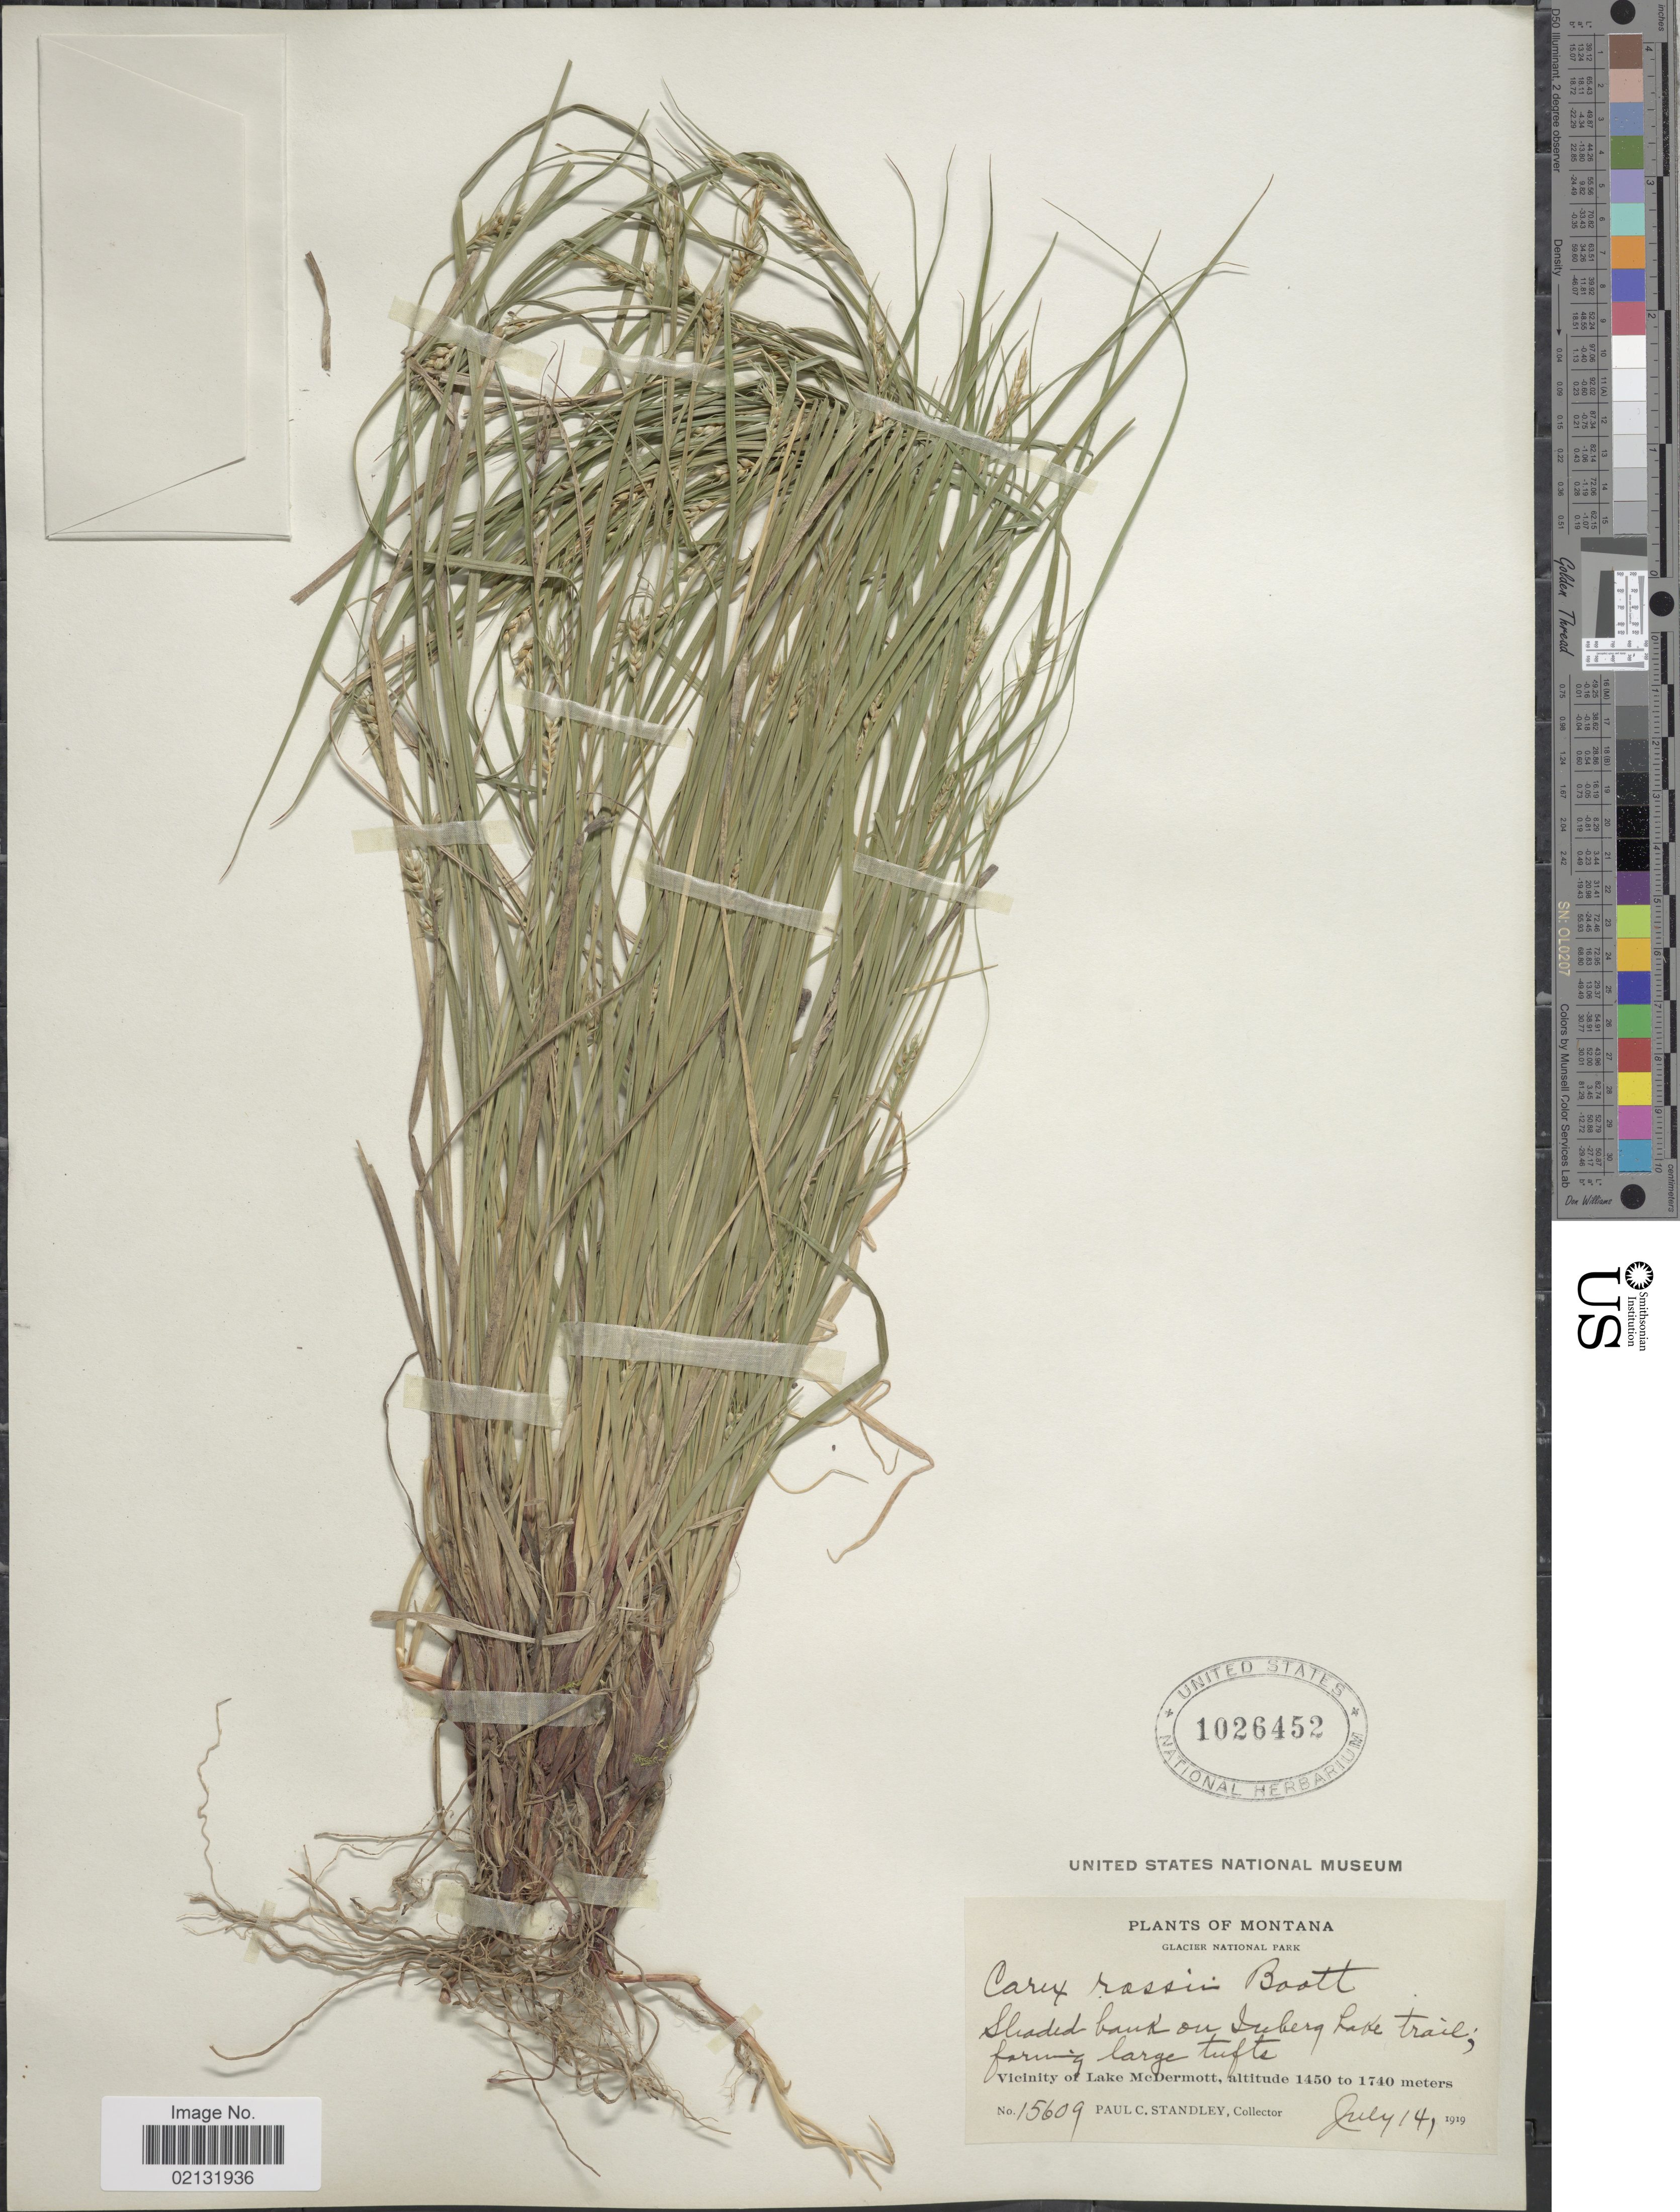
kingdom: Plantae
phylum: Tracheophyta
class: Liliopsida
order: Poales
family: Cyperaceae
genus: Carex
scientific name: Carex rossii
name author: Boott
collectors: P. C. Standley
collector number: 15609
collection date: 1919-07-14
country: United States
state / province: Montana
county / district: Glacier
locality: Glacier National Park, Shaded bank on Iceberg Lake trail, Vicinity of Lake McDermott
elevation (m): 1450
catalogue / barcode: US 1026452